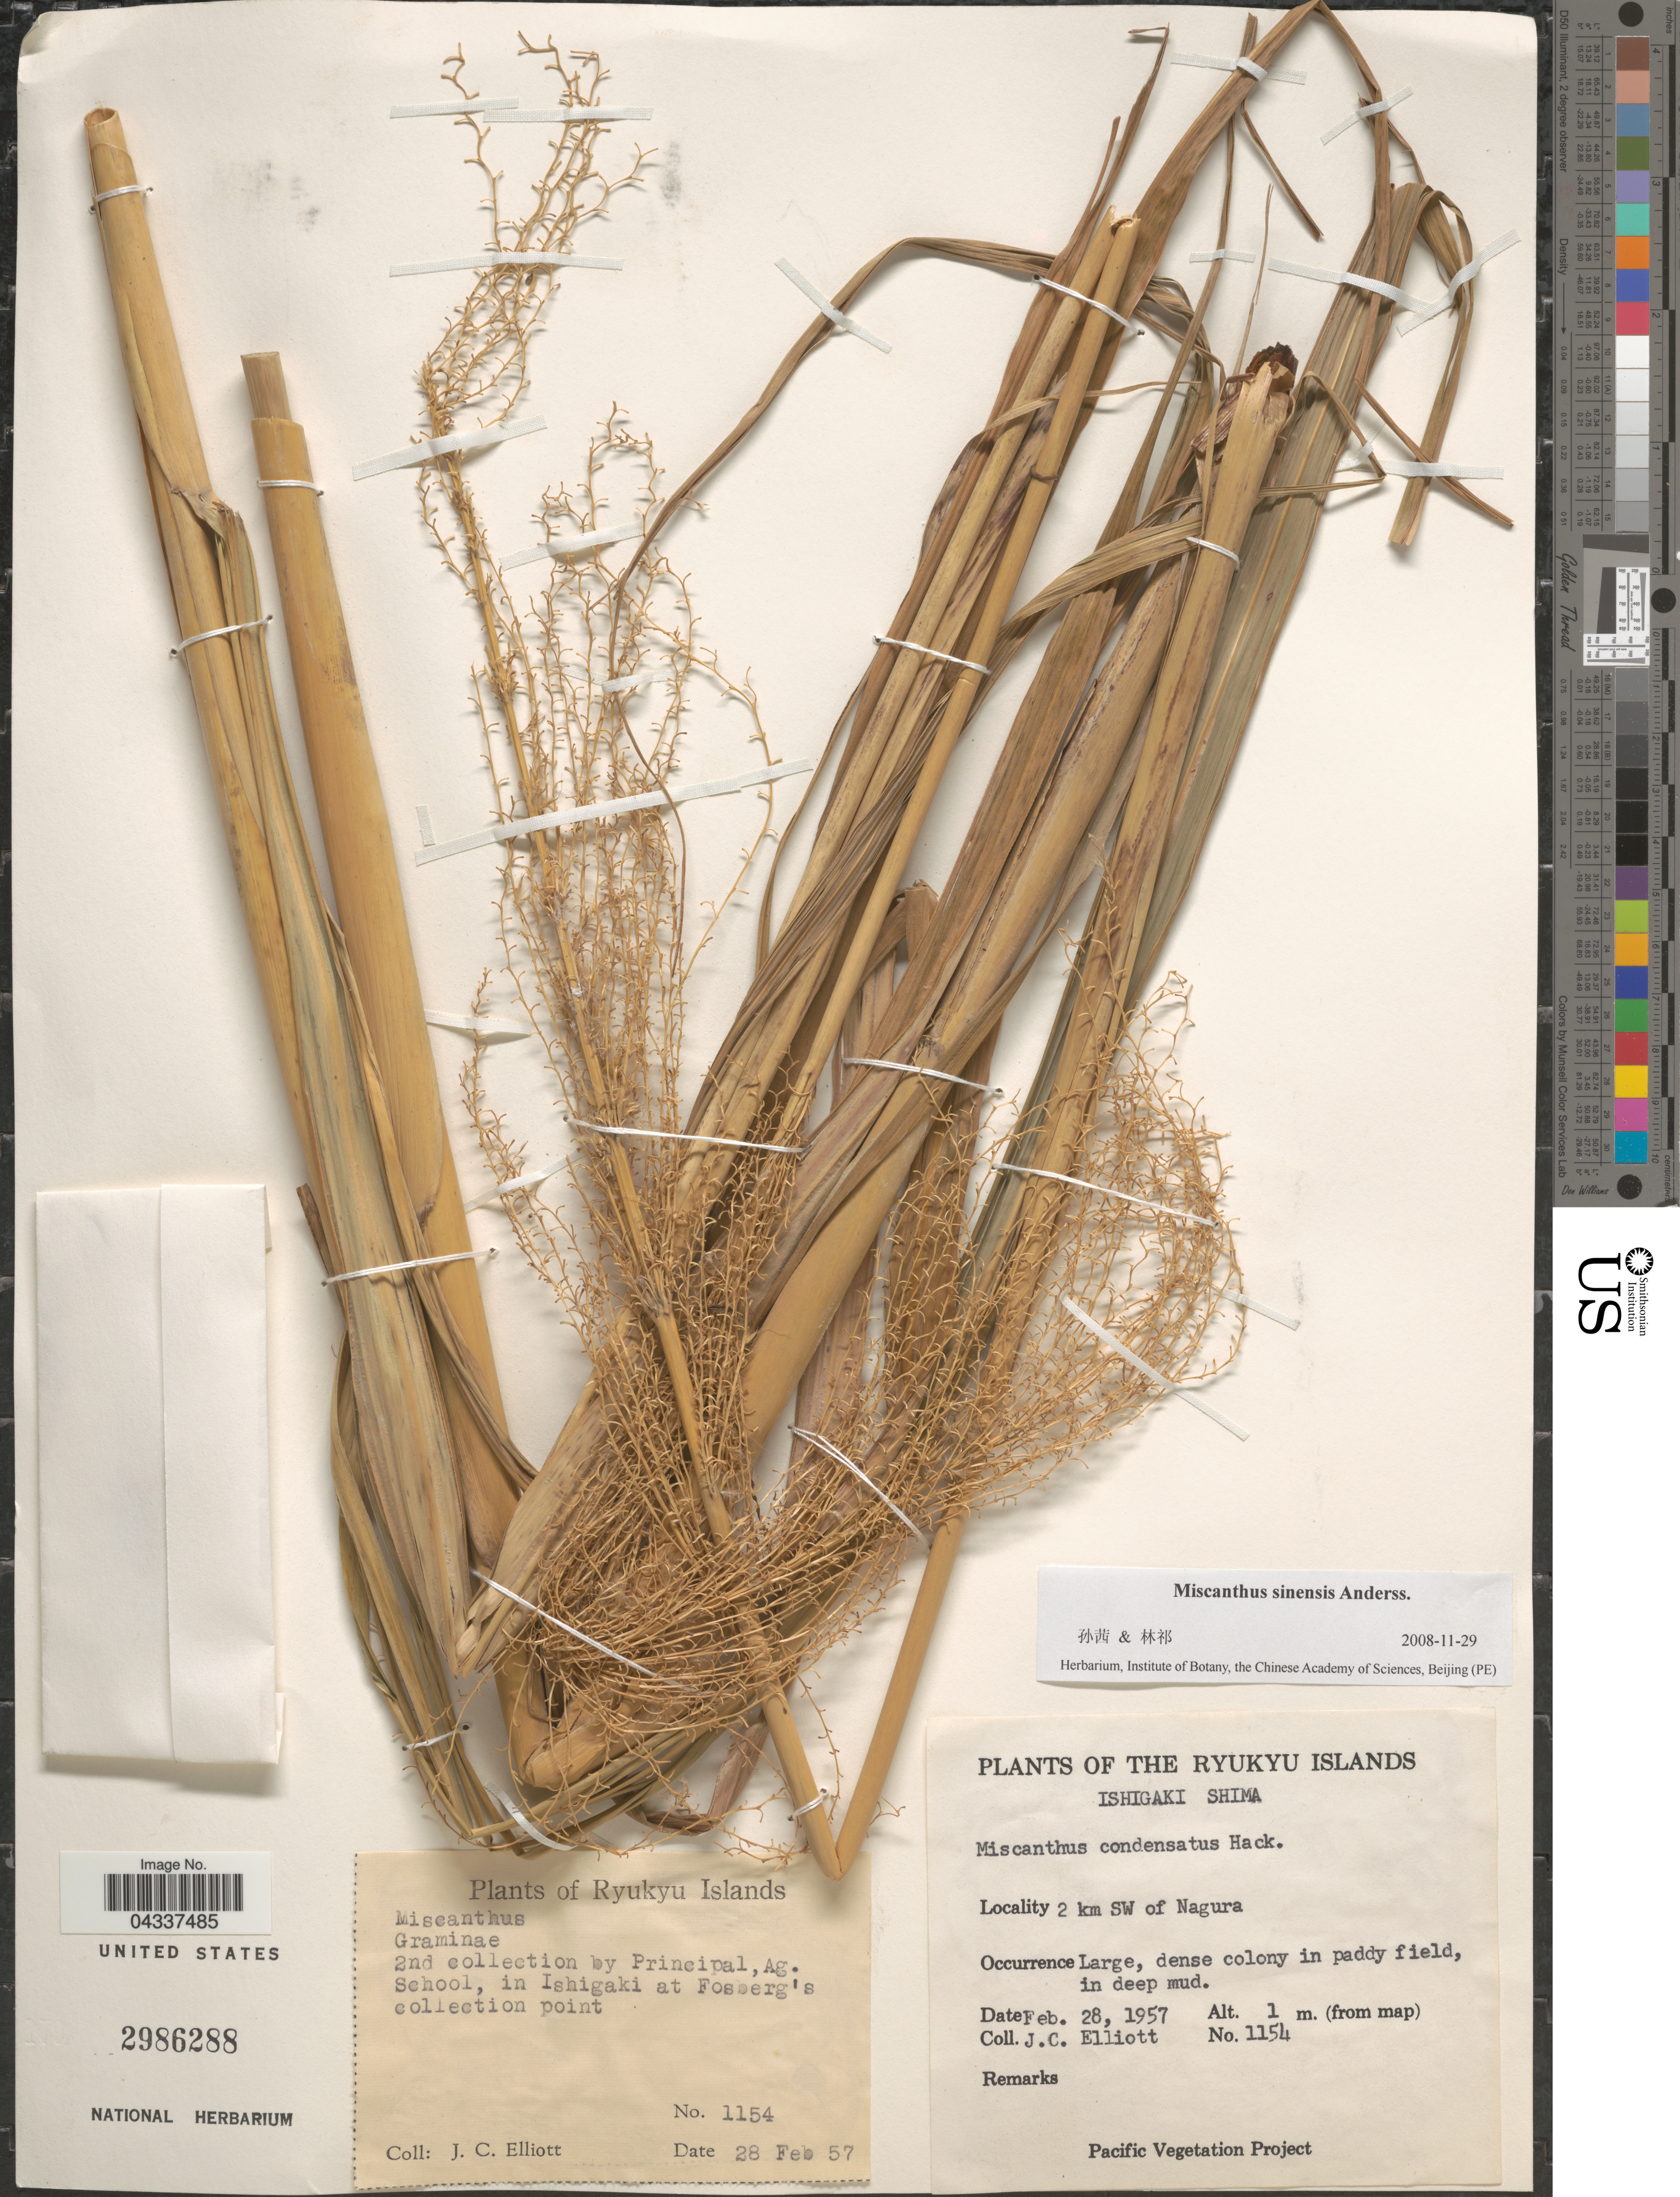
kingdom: Plantae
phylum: Tracheophyta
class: Liliopsida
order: Poales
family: Poaceae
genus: Miscanthus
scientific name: Miscanthus sinensis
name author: Andersson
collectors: J. C. Elliott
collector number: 1154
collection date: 1957-02-28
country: Japan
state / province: Okinawa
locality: The Ryukyu Islands. Ishigaki Shima. 2 km SW of Nagura. In Ishigaki at Fosberg's collection point.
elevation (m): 1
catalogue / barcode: US 2986288